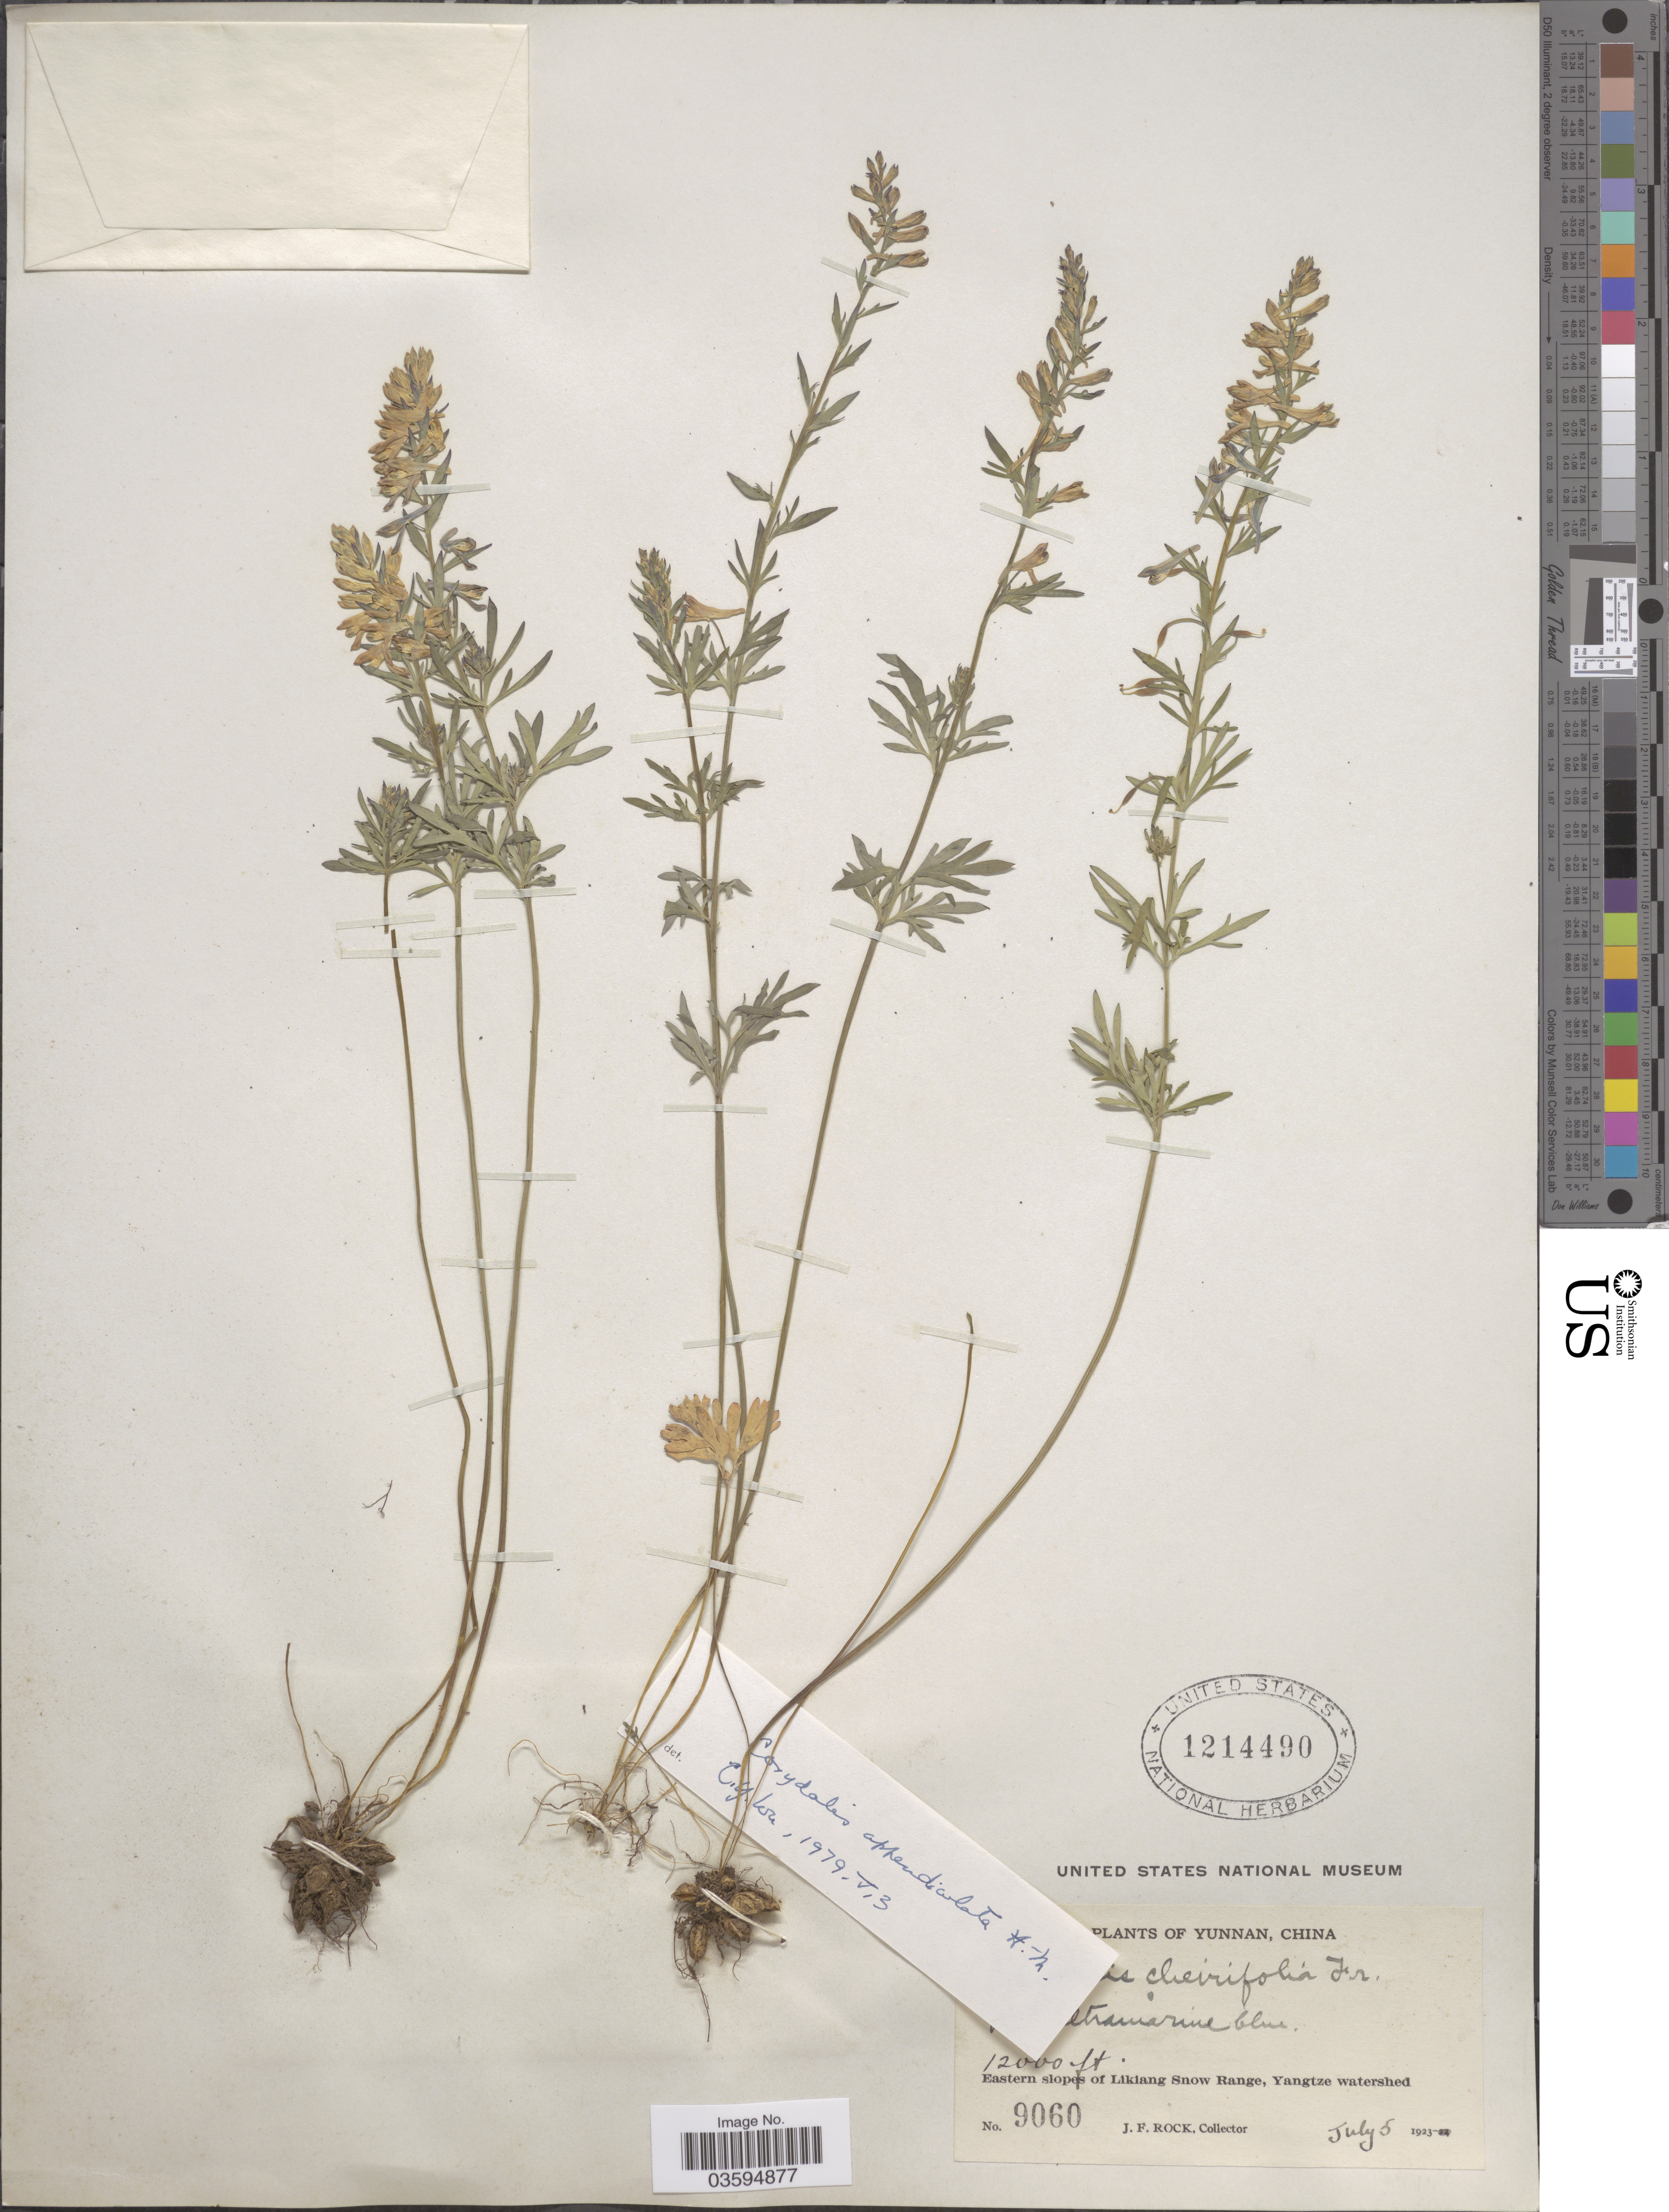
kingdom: Plantae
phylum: Tracheophyta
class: Magnoliopsida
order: Ranunculales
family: Papaveraceae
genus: Corydalis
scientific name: Corydalis appendiculata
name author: Hand.-Mazz.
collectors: J. Rock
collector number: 9060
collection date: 1923-07-05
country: China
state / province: Yunnan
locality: Eastern slopes of Likiang Snow Range, Yangtze watershed.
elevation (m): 3658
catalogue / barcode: US 1214490